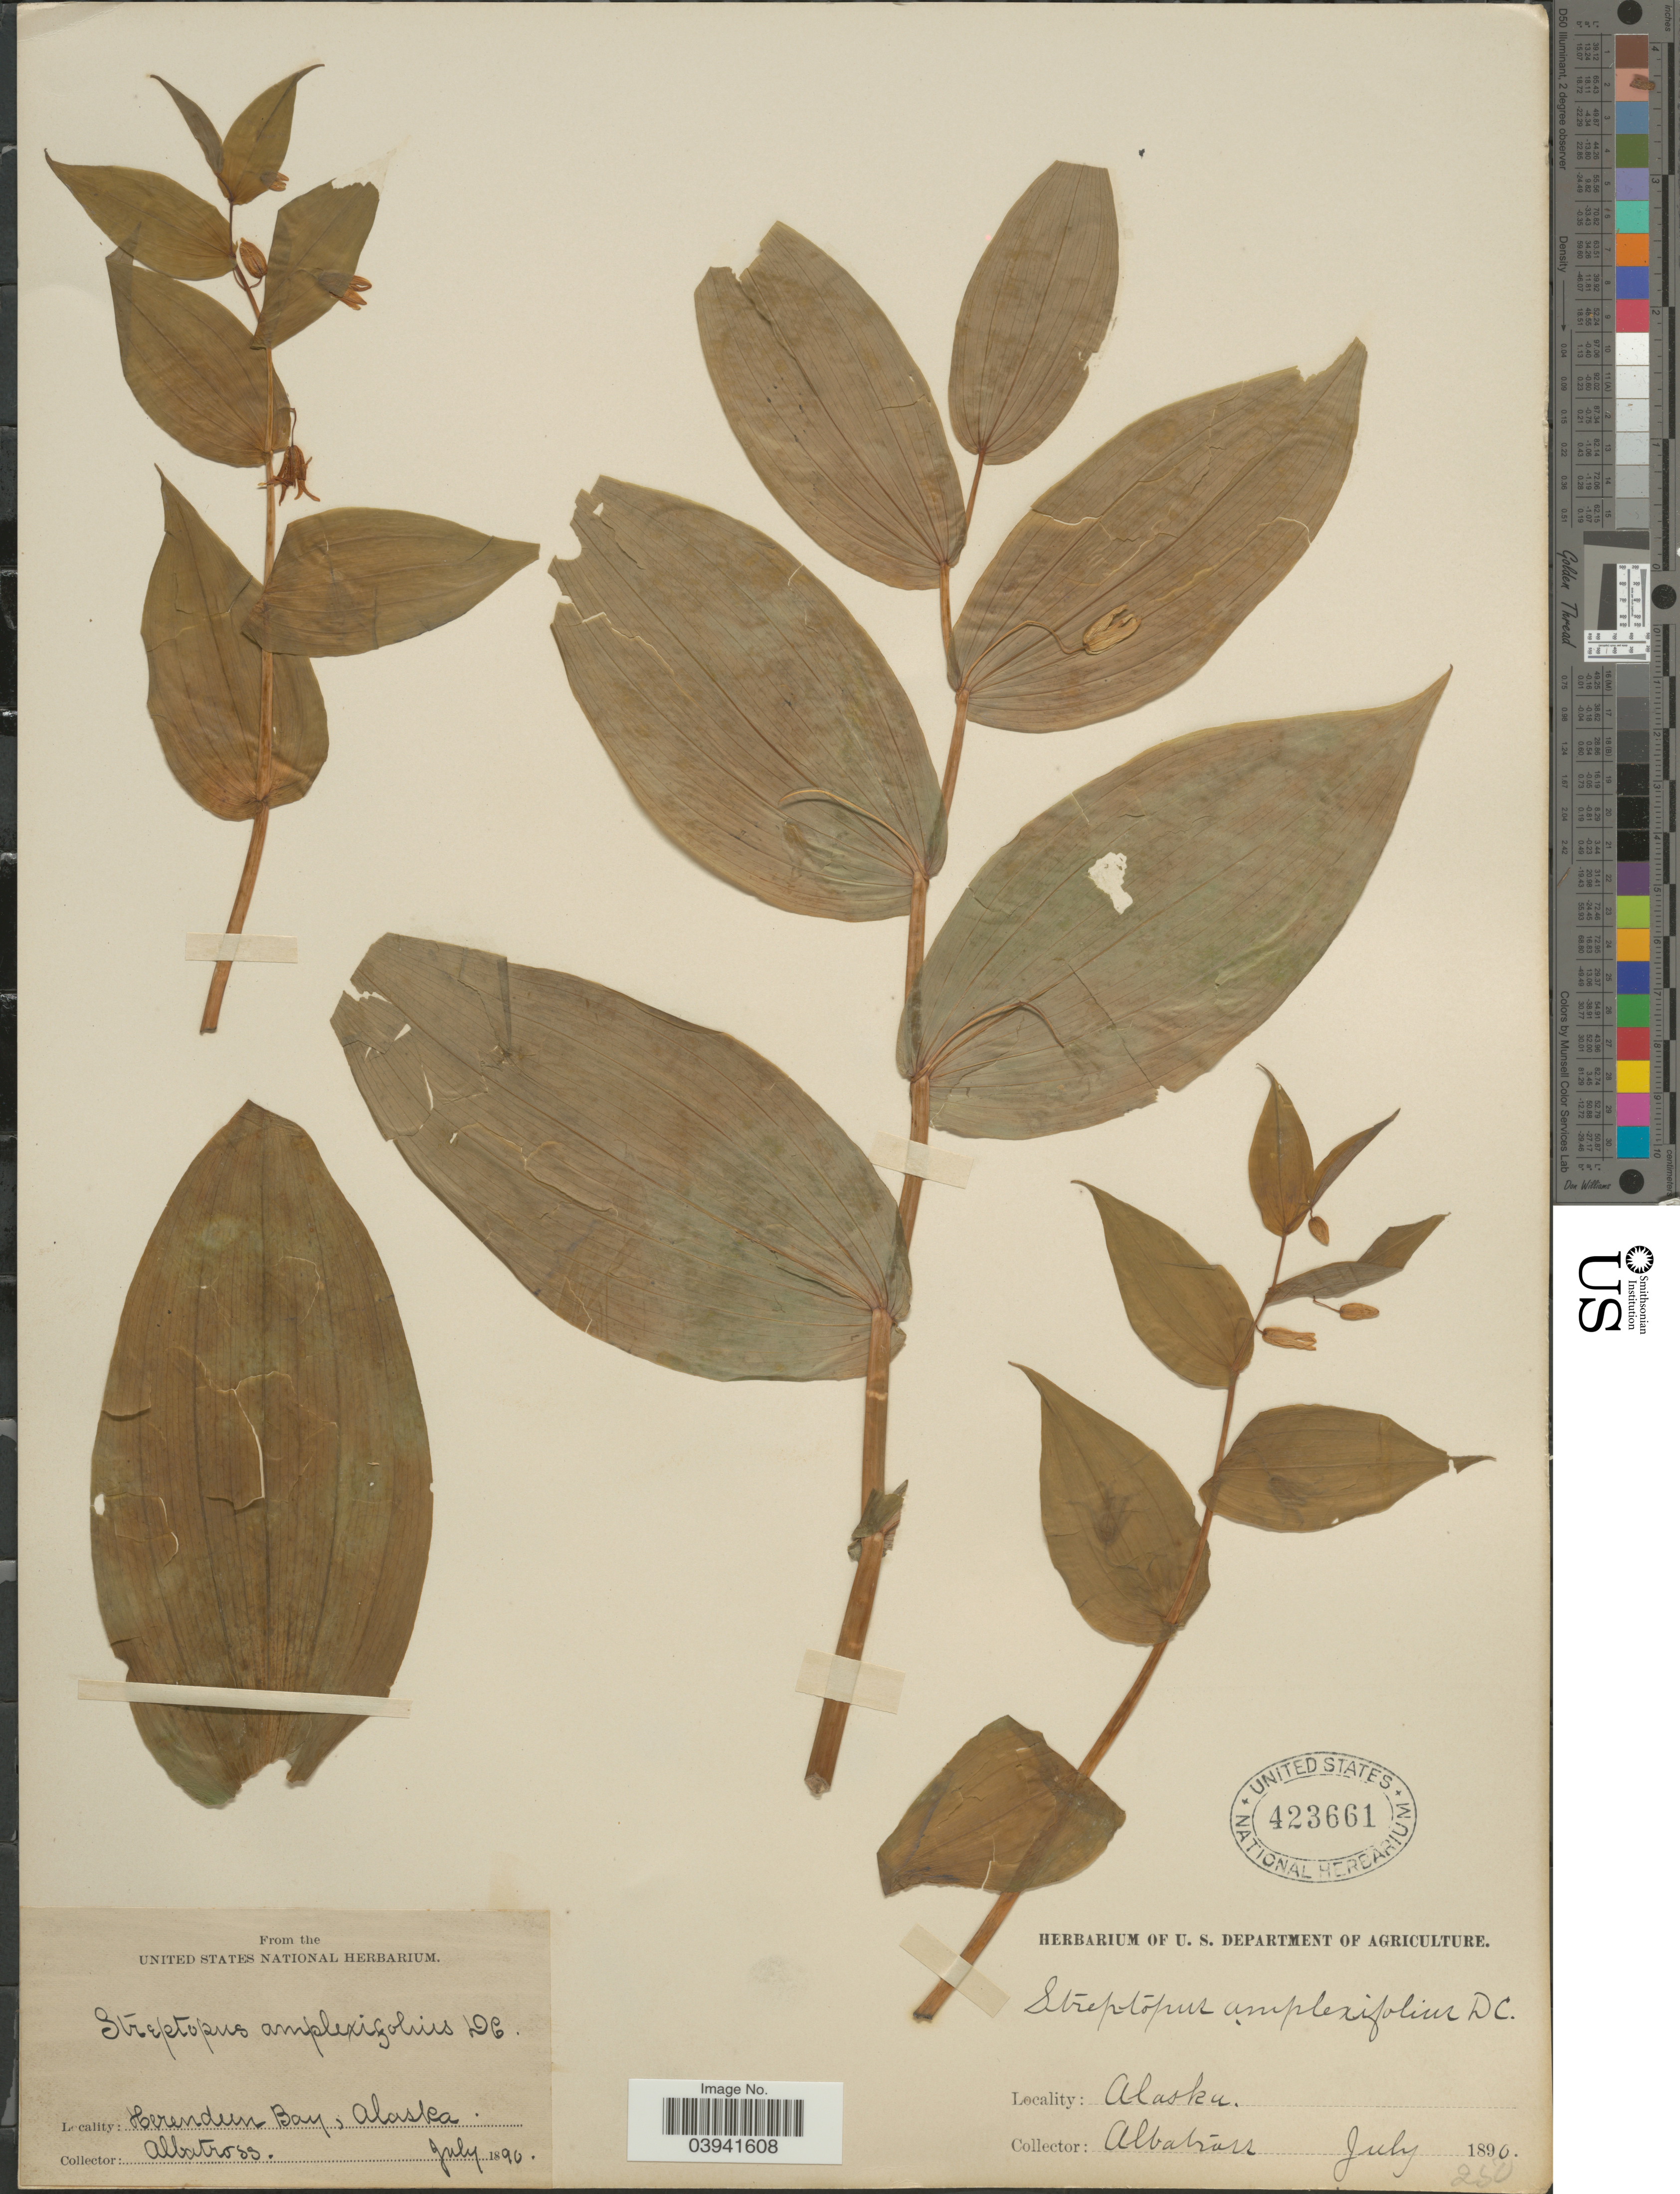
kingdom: Plantae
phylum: Tracheophyta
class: Liliopsida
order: Liliales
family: Liliaceae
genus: Streptopus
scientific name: Streptopus amplexifolius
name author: (L.) DC.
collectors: Albatross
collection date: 1890-07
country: United States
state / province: Alaska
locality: Herendeen Bay.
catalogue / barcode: US 423661